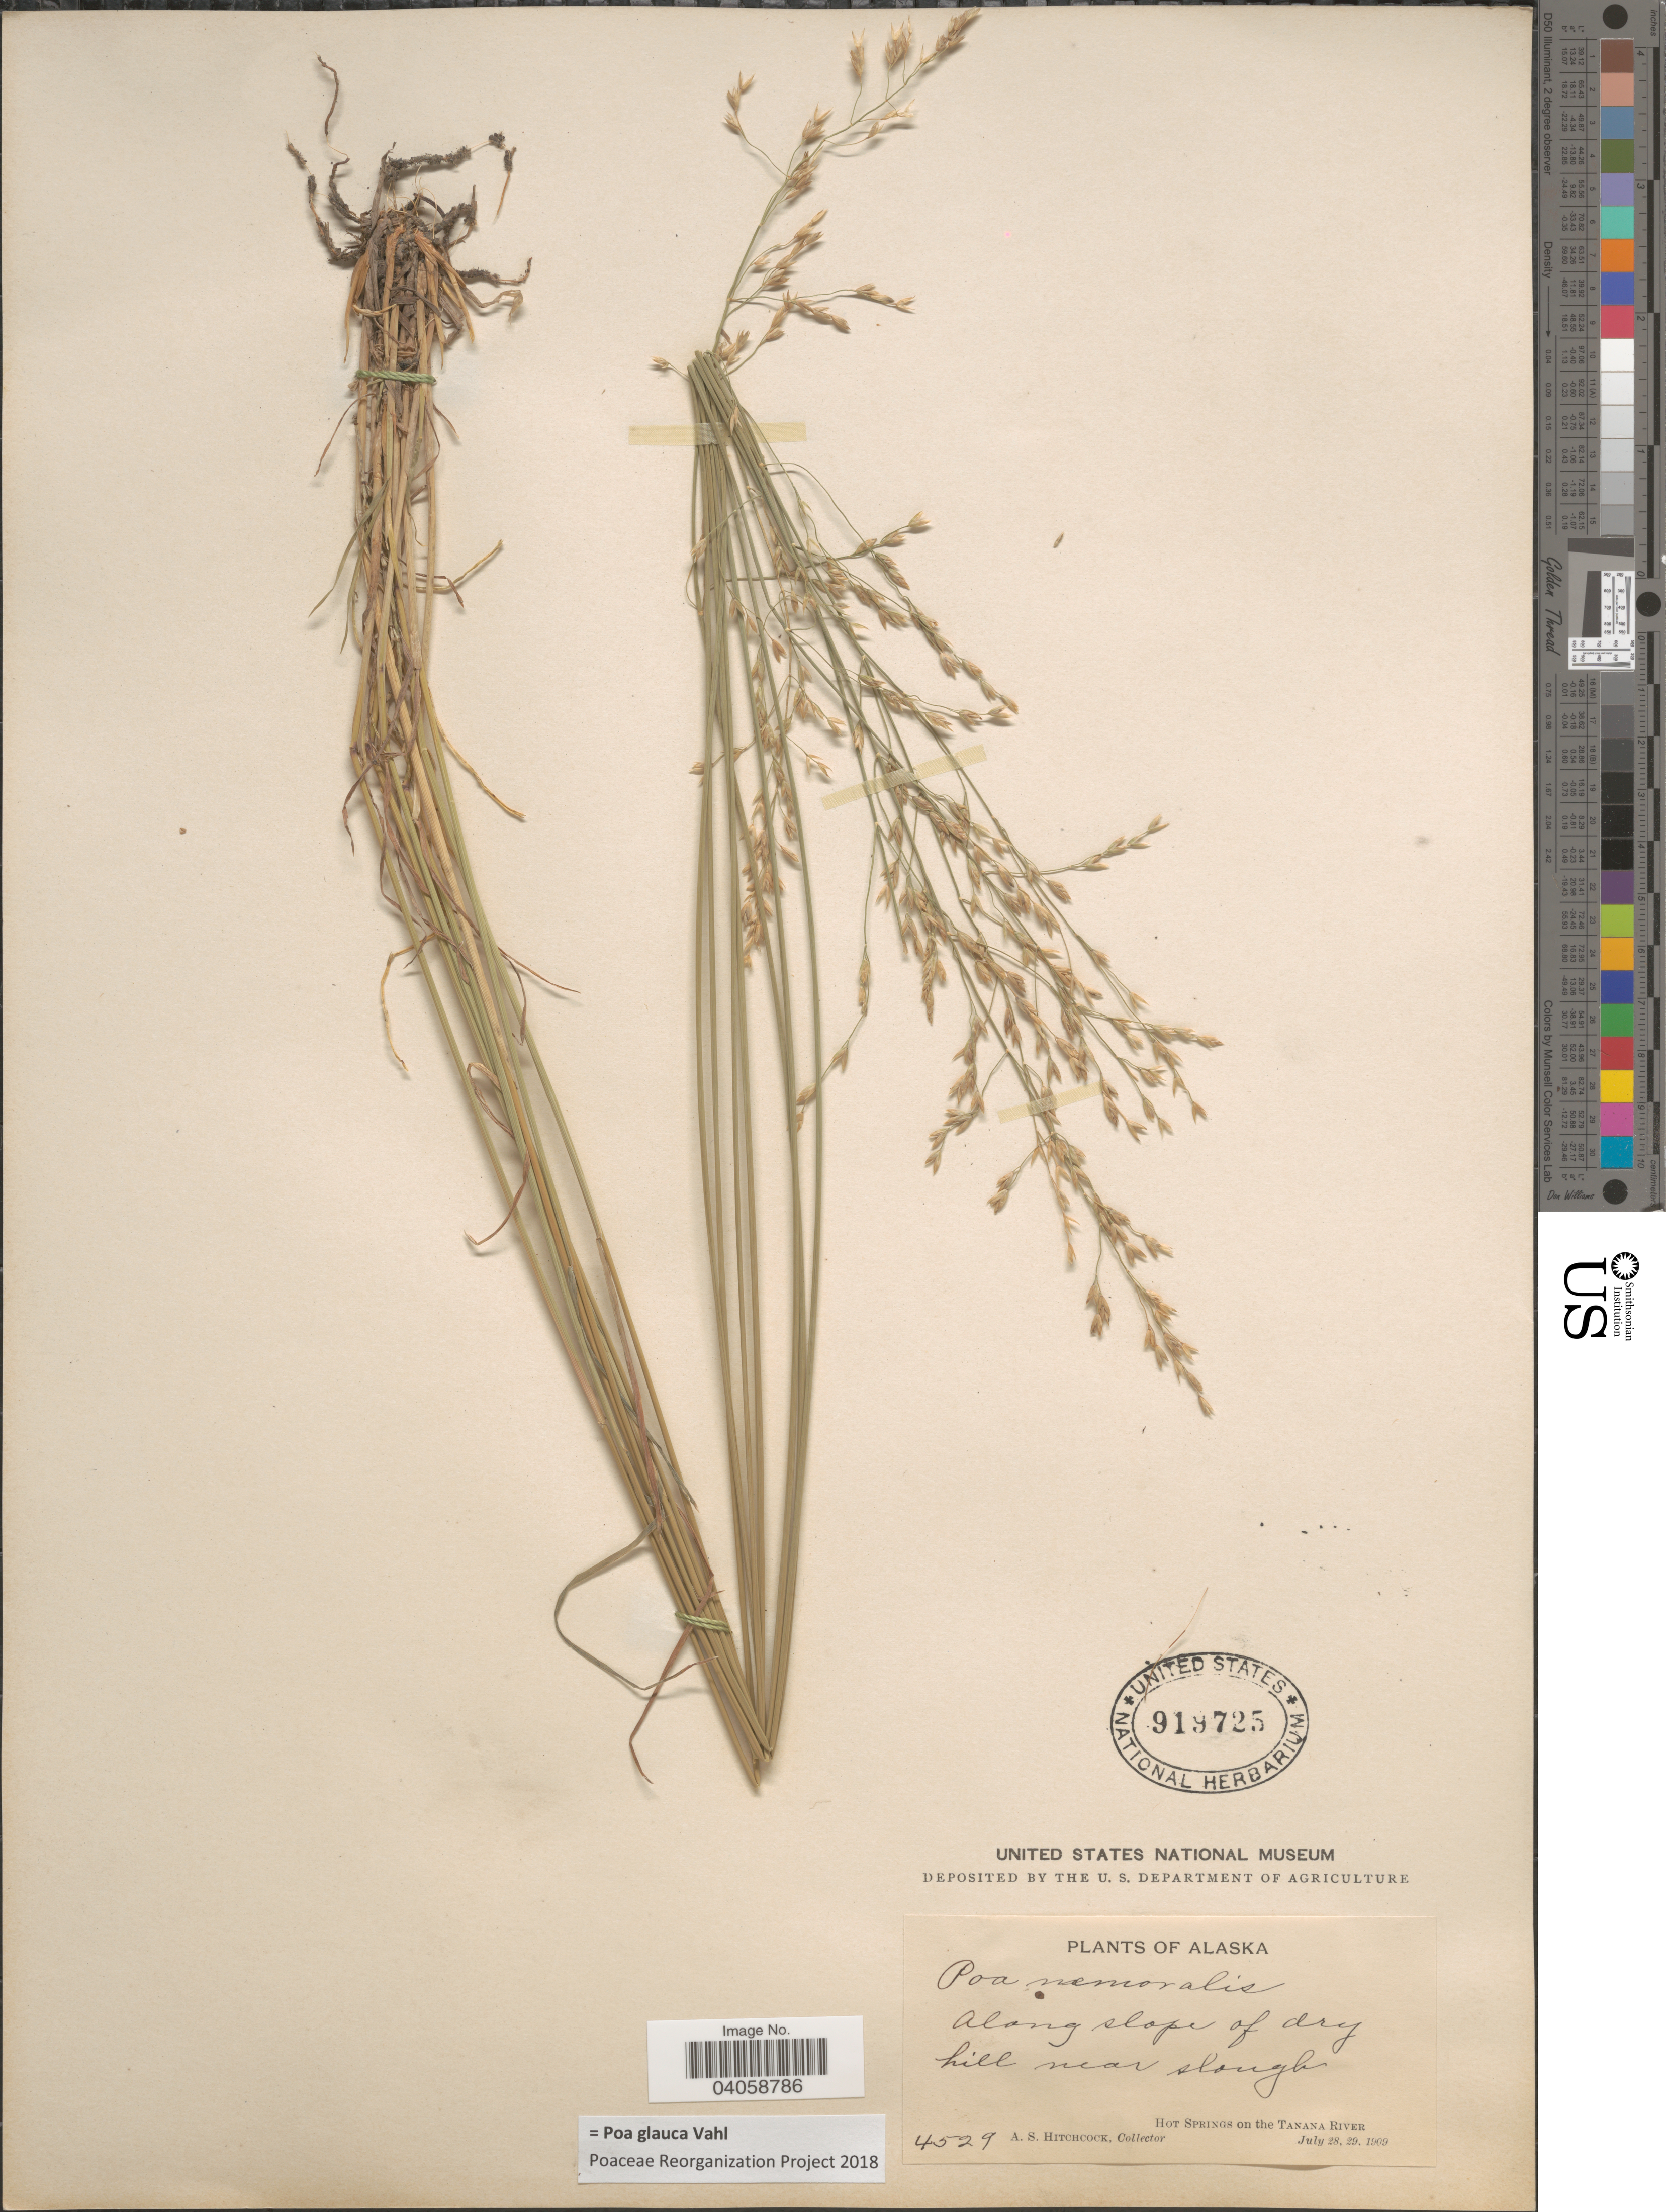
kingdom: Plantae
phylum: Tracheophyta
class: Liliopsida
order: Poales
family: Poaceae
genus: Poa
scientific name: Poa glauca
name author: Vahl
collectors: A. S. Hitchcock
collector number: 4529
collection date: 1909-07-28/1909-07-29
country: United States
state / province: Alaska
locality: Along slope of dry hill near slough, Hot Springs on the Tanana River.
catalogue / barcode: US 919725